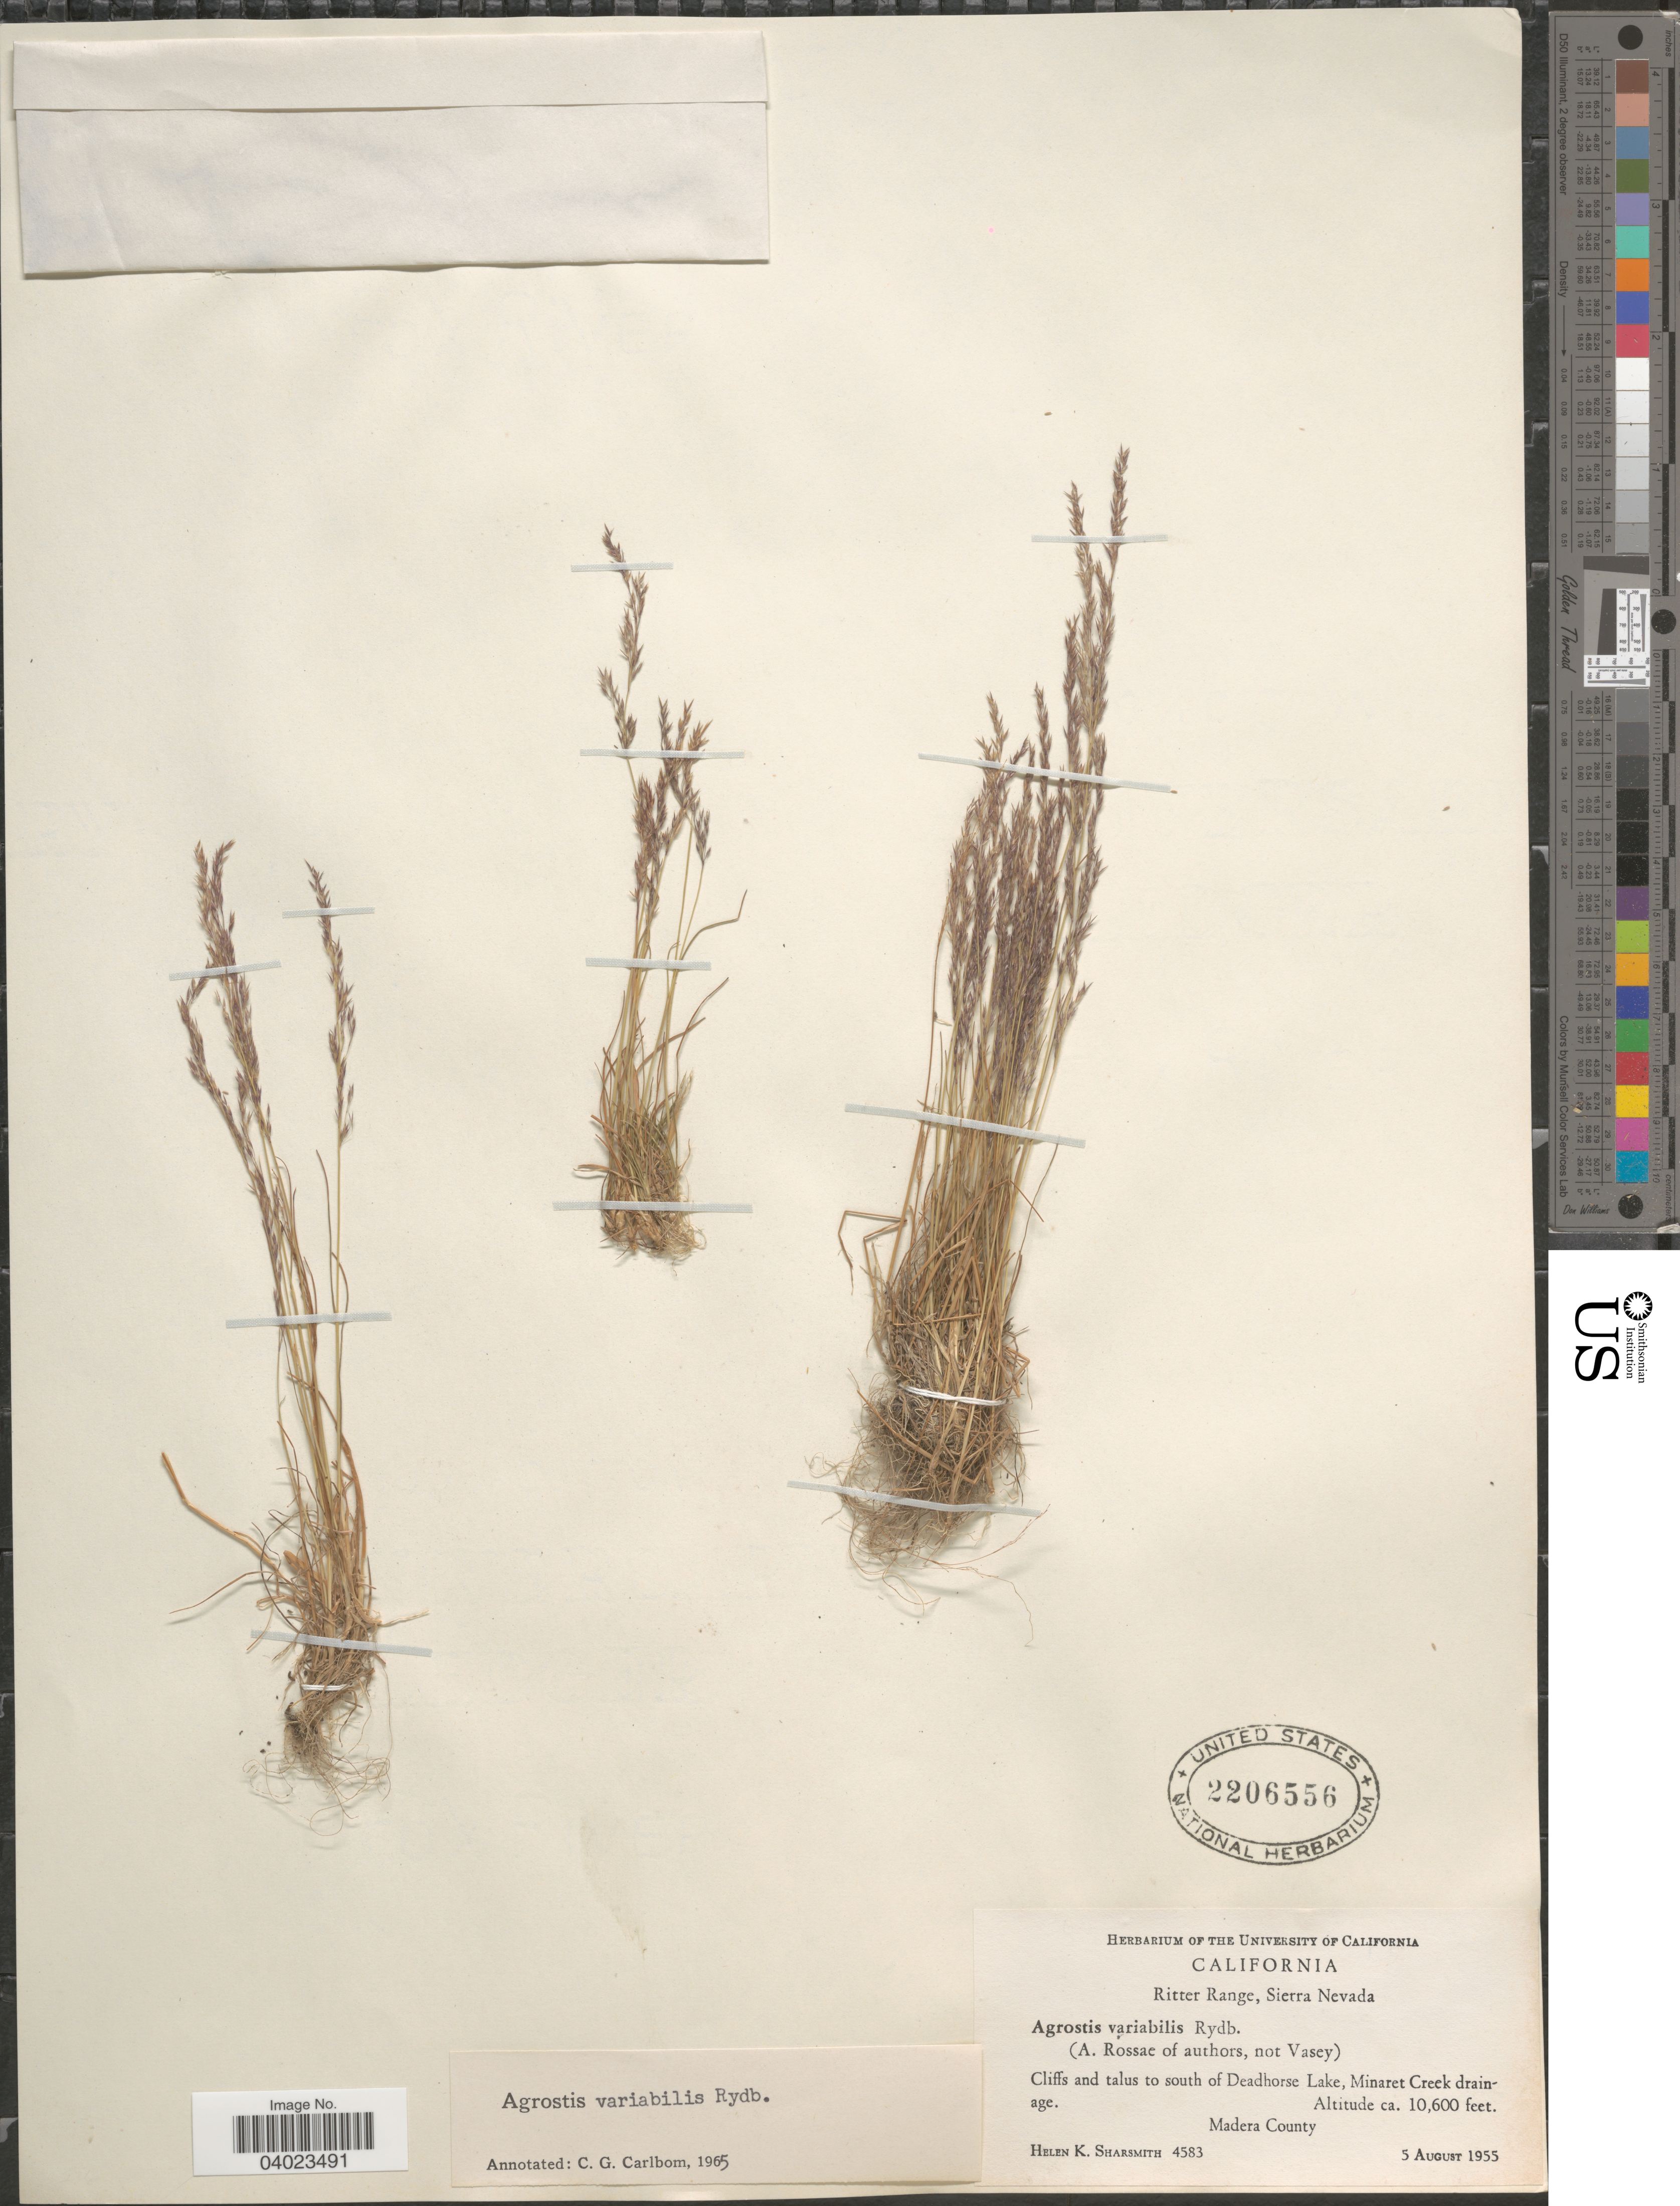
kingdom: Plantae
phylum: Tracheophyta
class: Liliopsida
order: Poales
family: Poaceae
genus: Agrostis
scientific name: Agrostis variabilis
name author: Rydb.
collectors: H. Sharsmith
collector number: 4583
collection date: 1955-08-05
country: United States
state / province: California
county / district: Madera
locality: Ritter Range, Sierra Nevada. To south of Deadhorse Lake, Minaret Creek drainage. Madera County.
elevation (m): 3231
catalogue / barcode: US 2206556